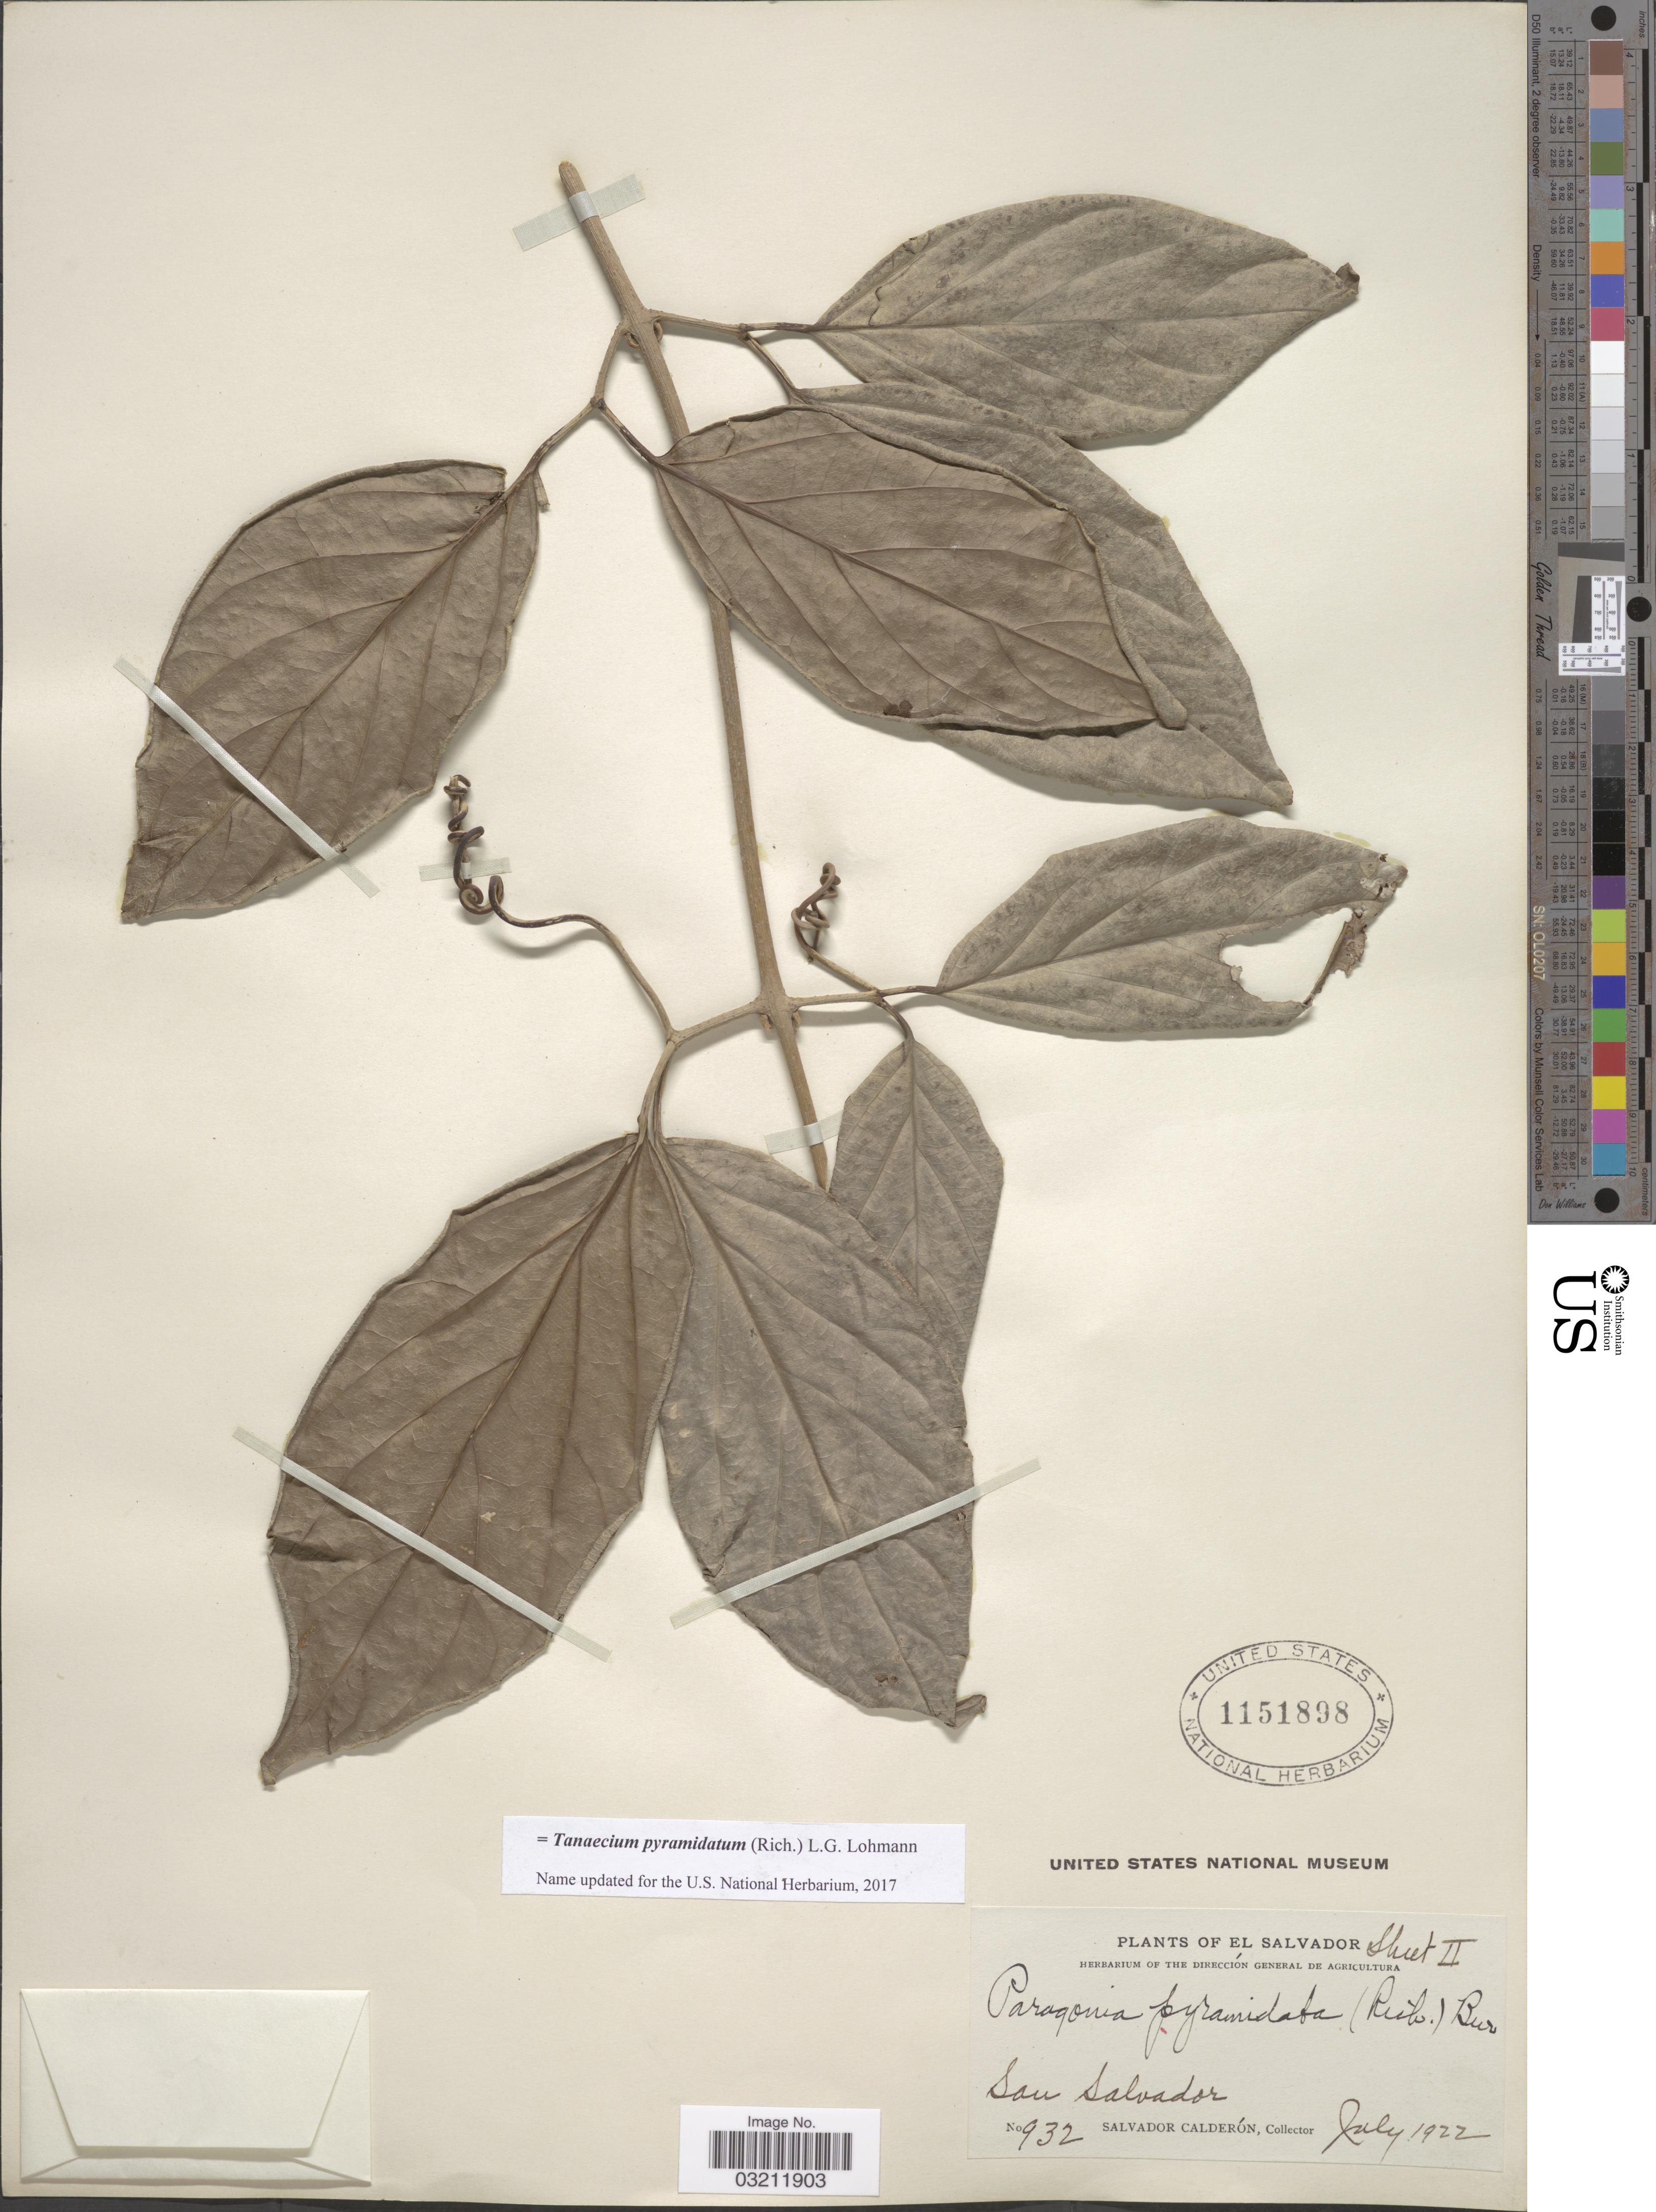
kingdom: Plantae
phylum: Tracheophyta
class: Magnoliopsida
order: Lamiales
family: Bignoniaceae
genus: Tanaecium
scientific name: Tanaecium pyramidatum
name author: (Rich.) L.G. Lohmann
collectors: S. Calderón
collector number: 932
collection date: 1922-07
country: El Salvador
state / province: San Salvador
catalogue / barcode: US 1151898